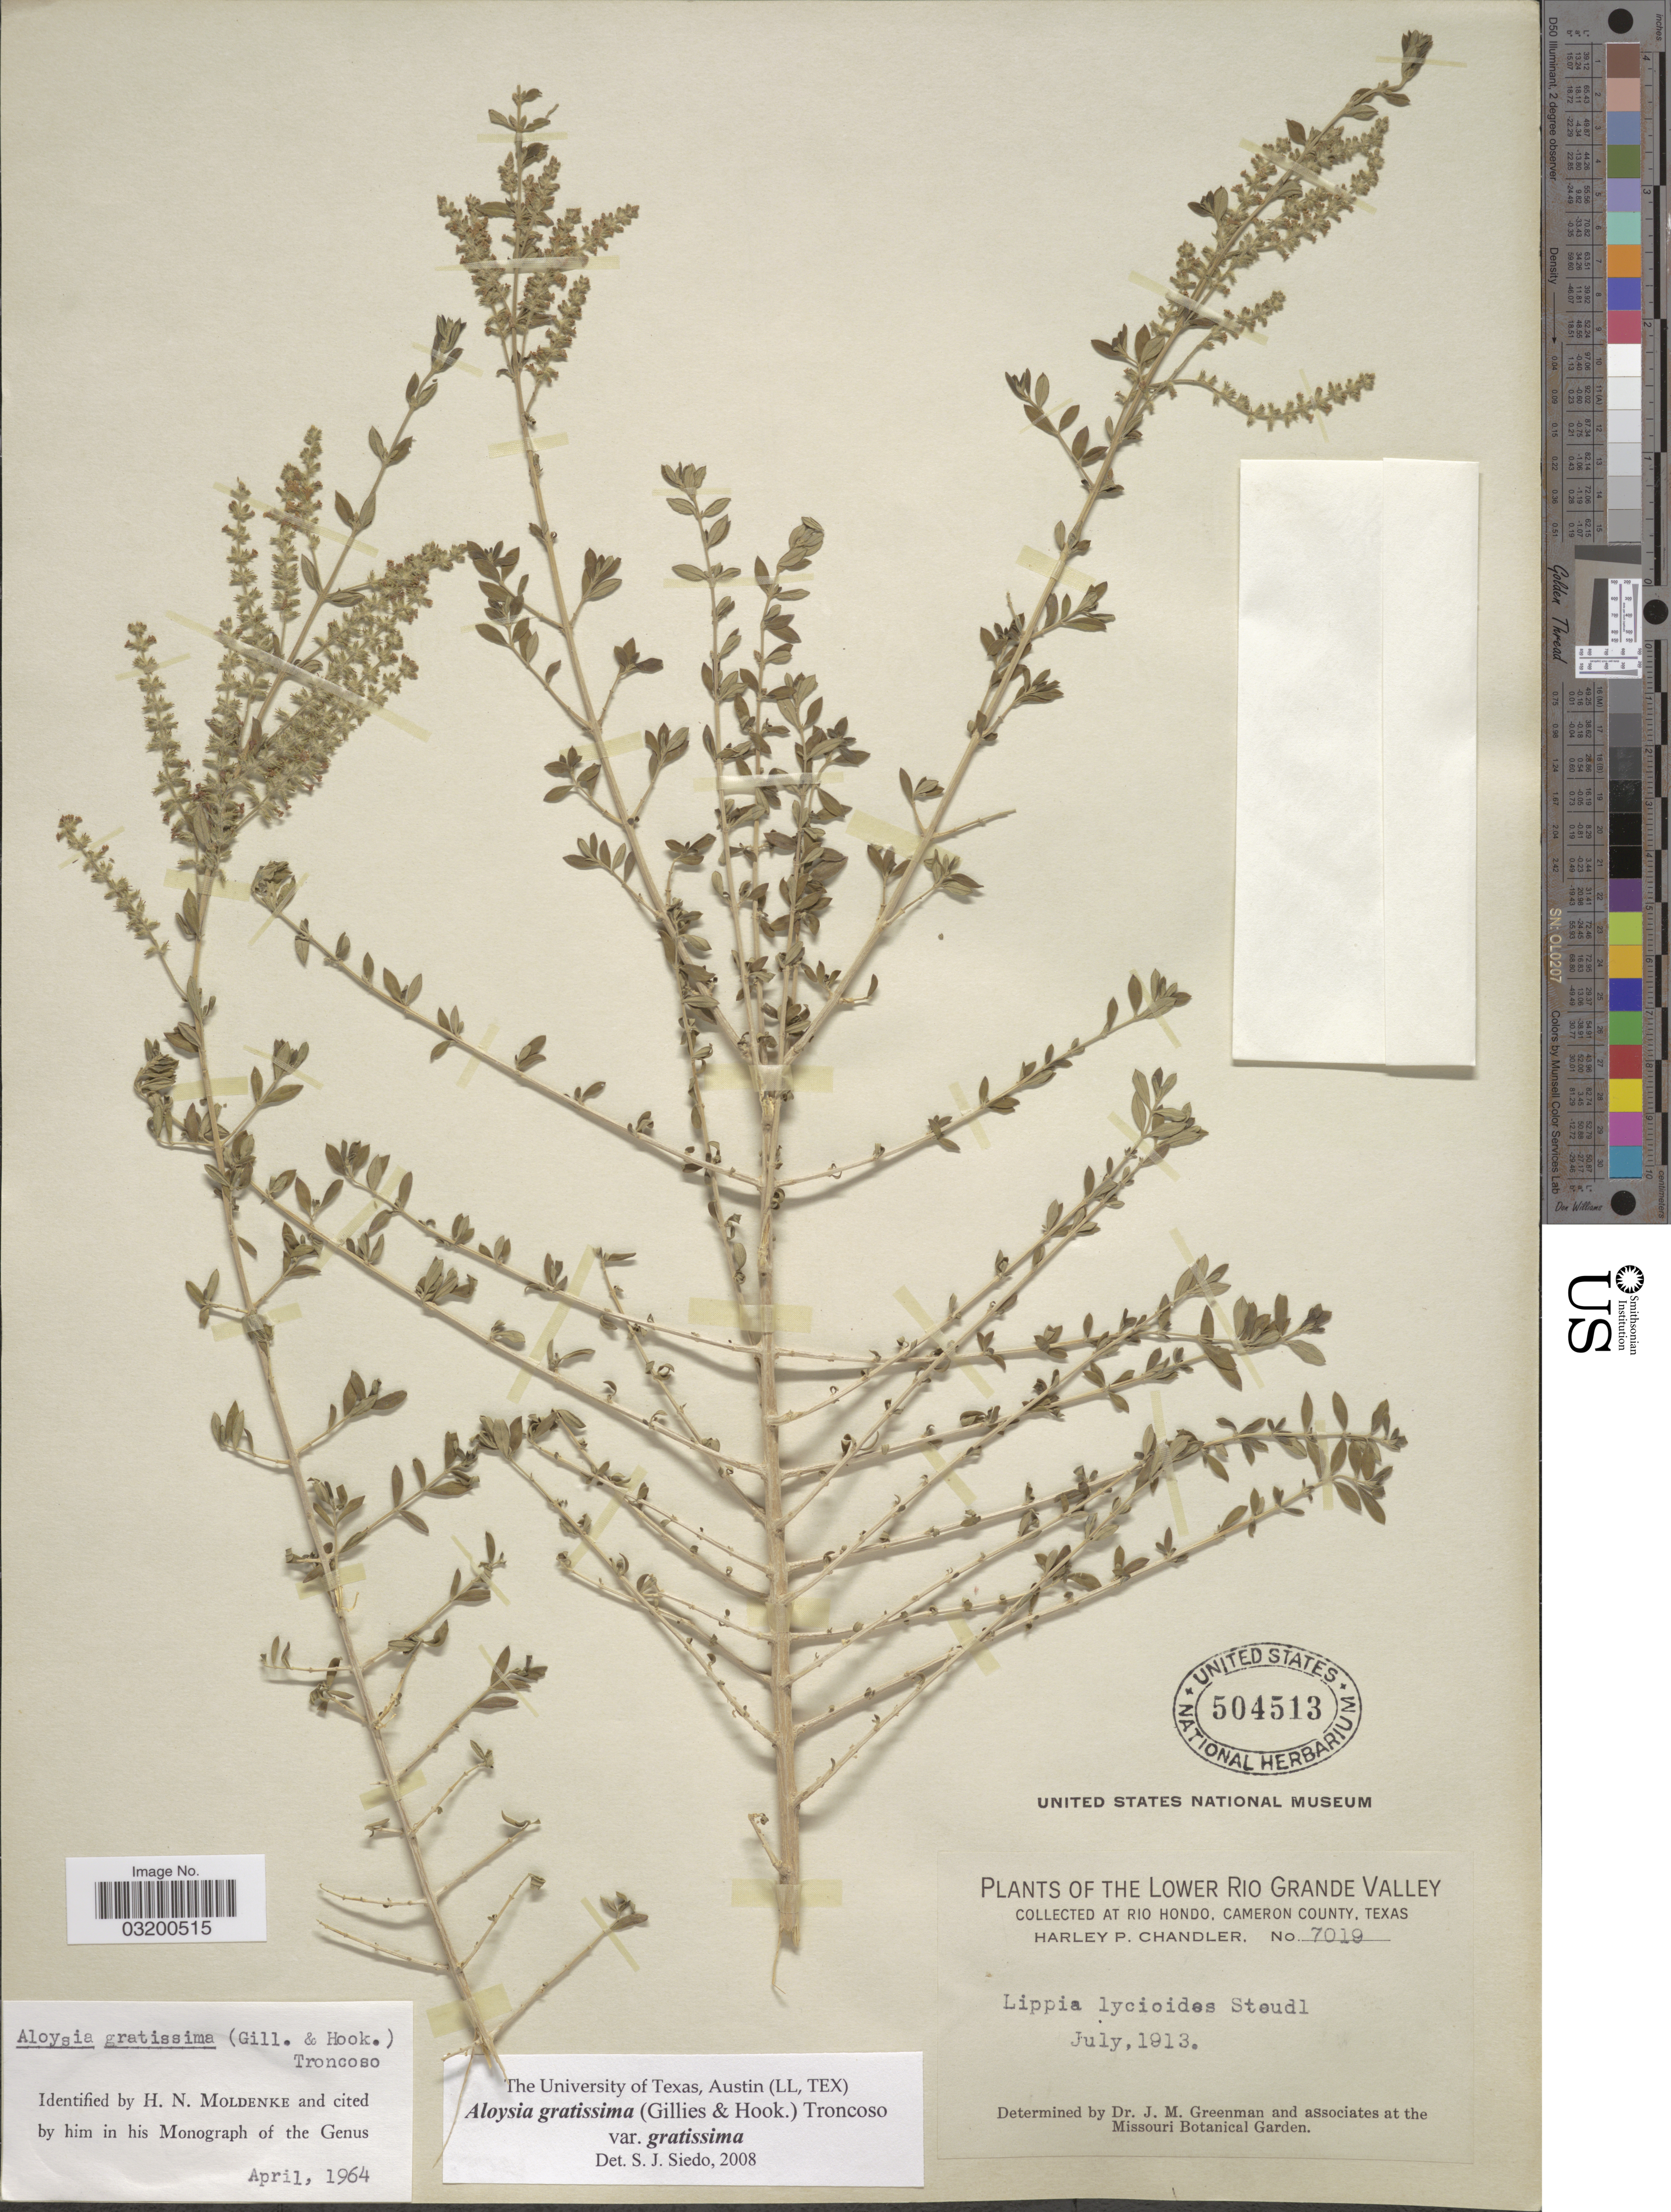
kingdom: Plantae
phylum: Tracheophyta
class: Magnoliopsida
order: Lamiales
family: Verbenaceae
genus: Aloysia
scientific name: Aloysia gratissima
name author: (Gillies & Hook.) Tronc.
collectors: H. Chandler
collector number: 7019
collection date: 1913-07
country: United States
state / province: Texas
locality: The Lower Rio Grande Valley. Rio Hondo, Cameron County.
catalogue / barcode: US 504513